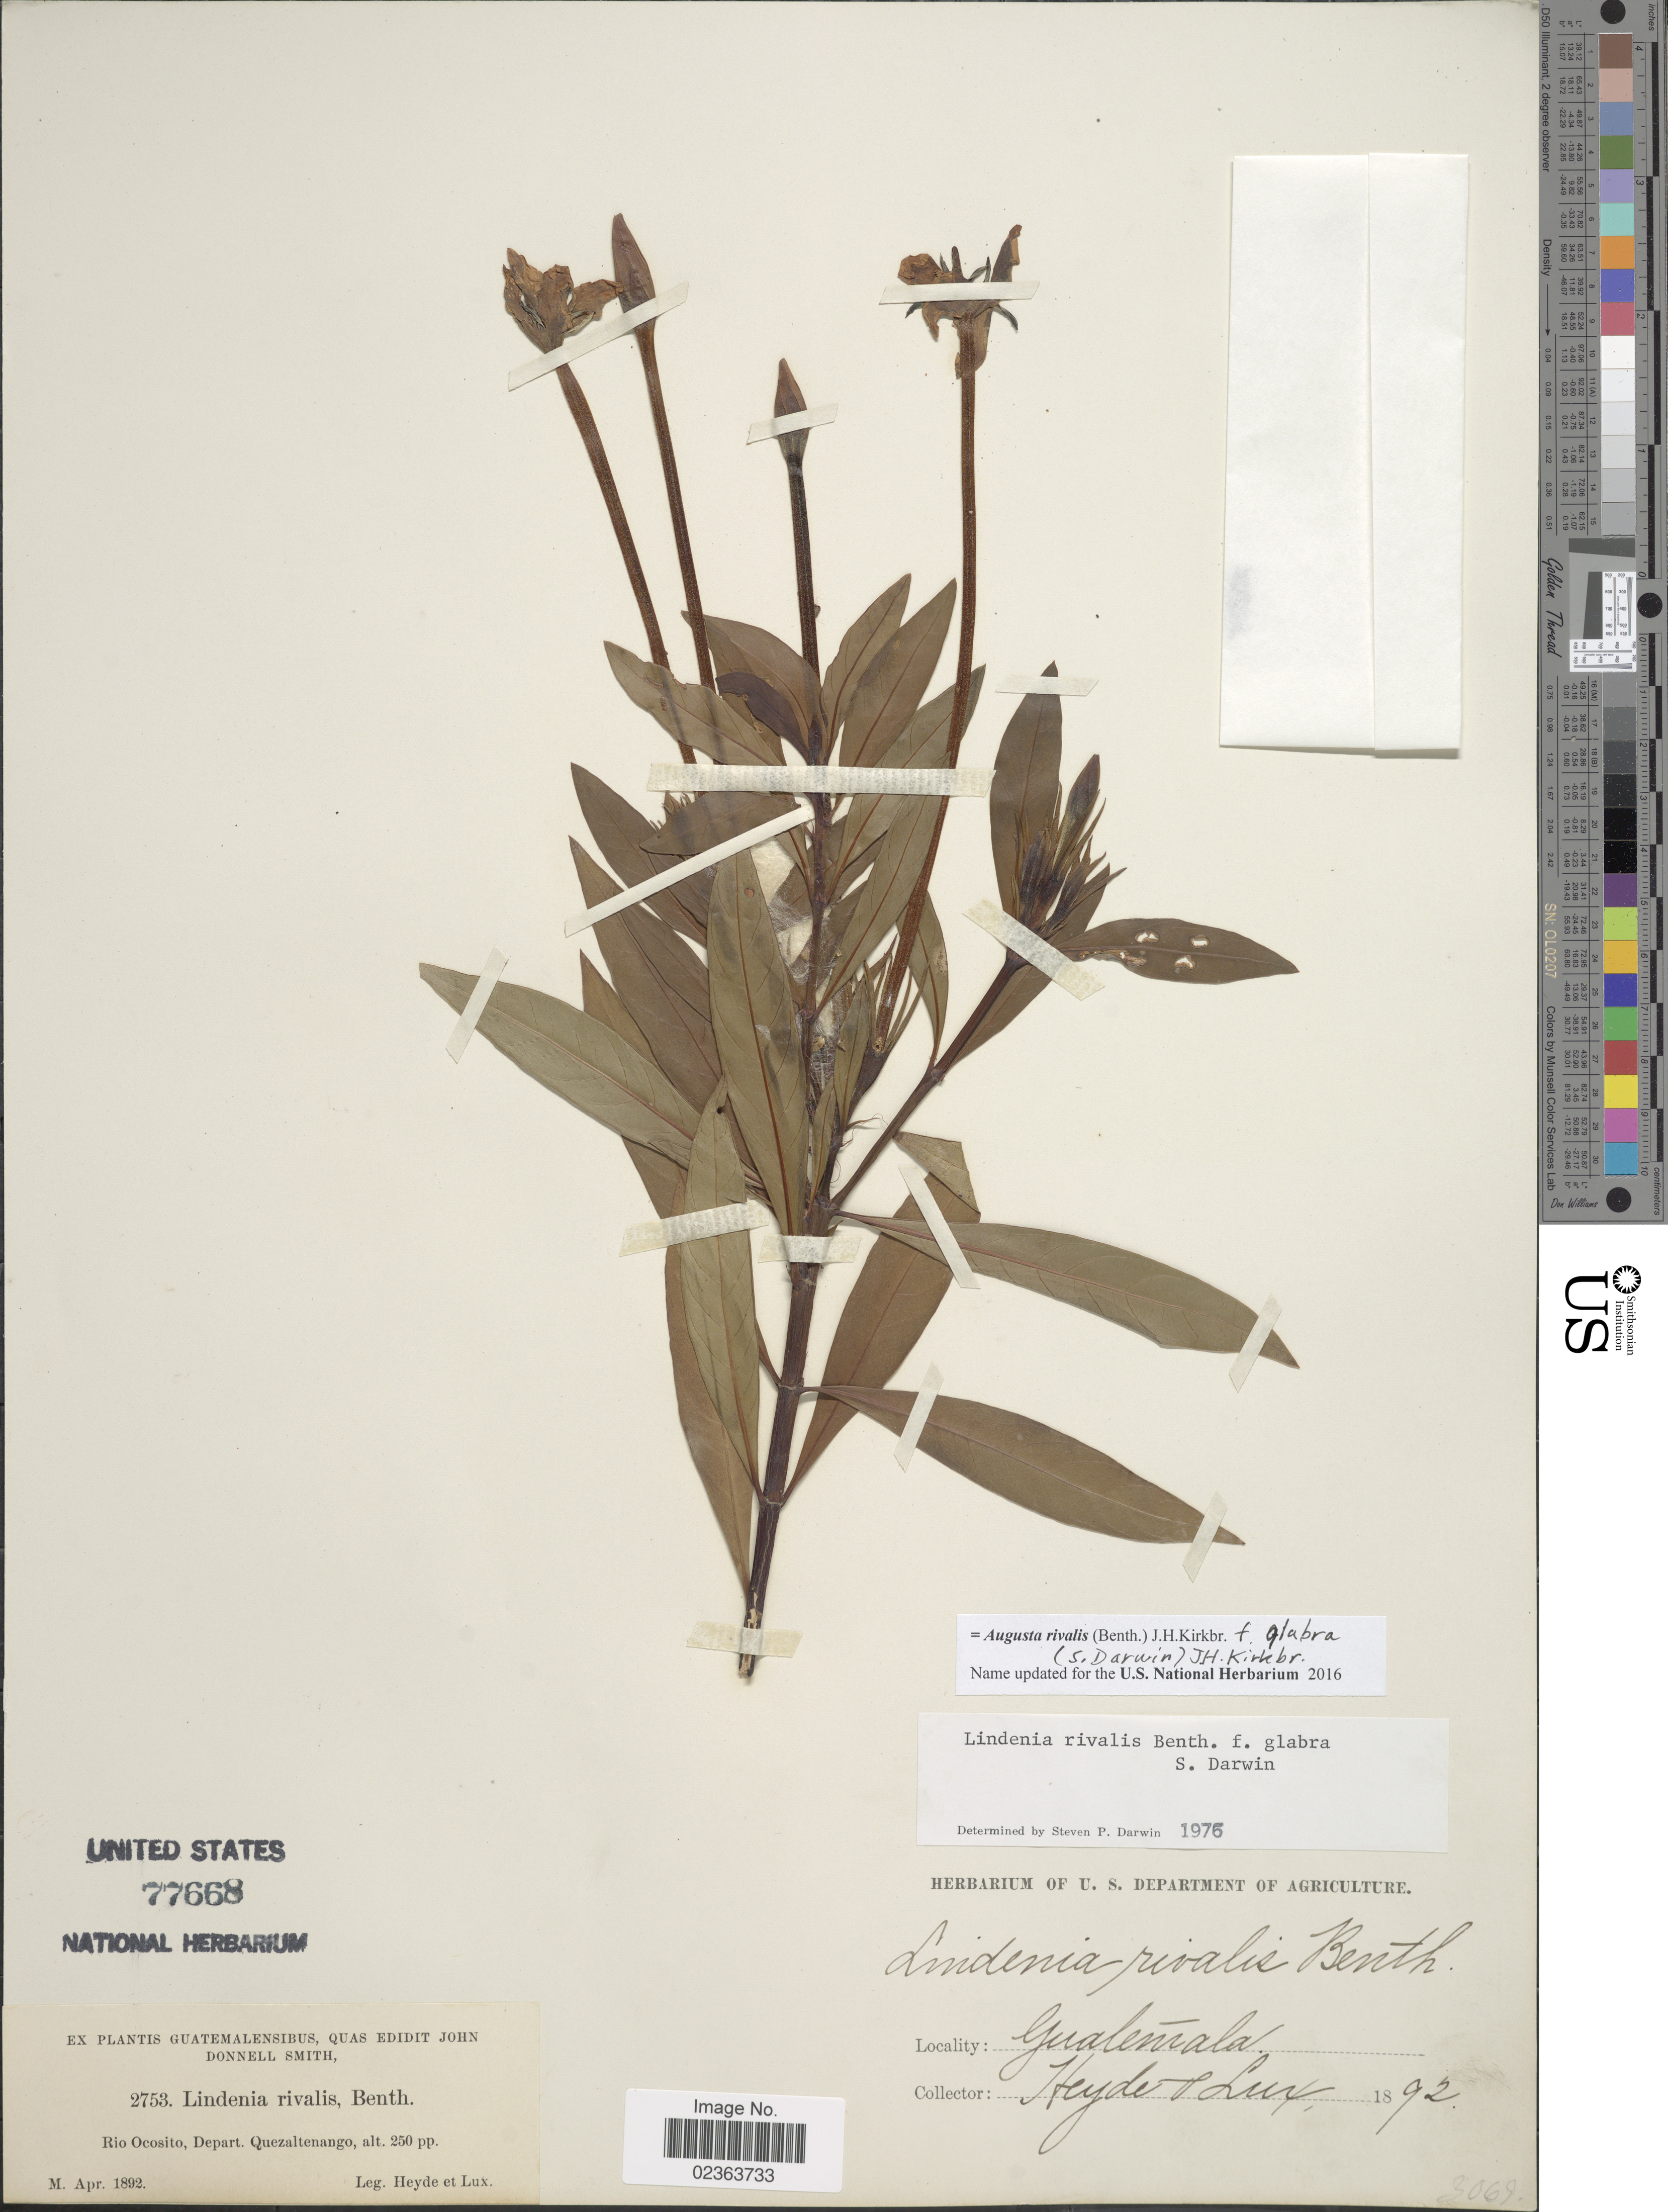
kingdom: Plantae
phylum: Tracheophyta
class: Magnoliopsida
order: Gentianales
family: Rubiaceae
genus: Augusta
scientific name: Augusta rivalis f. glabra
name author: (S.P. Darwin) J.H. Kirkbr.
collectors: Heyde & Lux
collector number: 2753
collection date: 1892-04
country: Guatemala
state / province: Quetzaltenango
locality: Rio Ocosito, Depart. Quezaltenango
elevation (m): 76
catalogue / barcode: US 77668